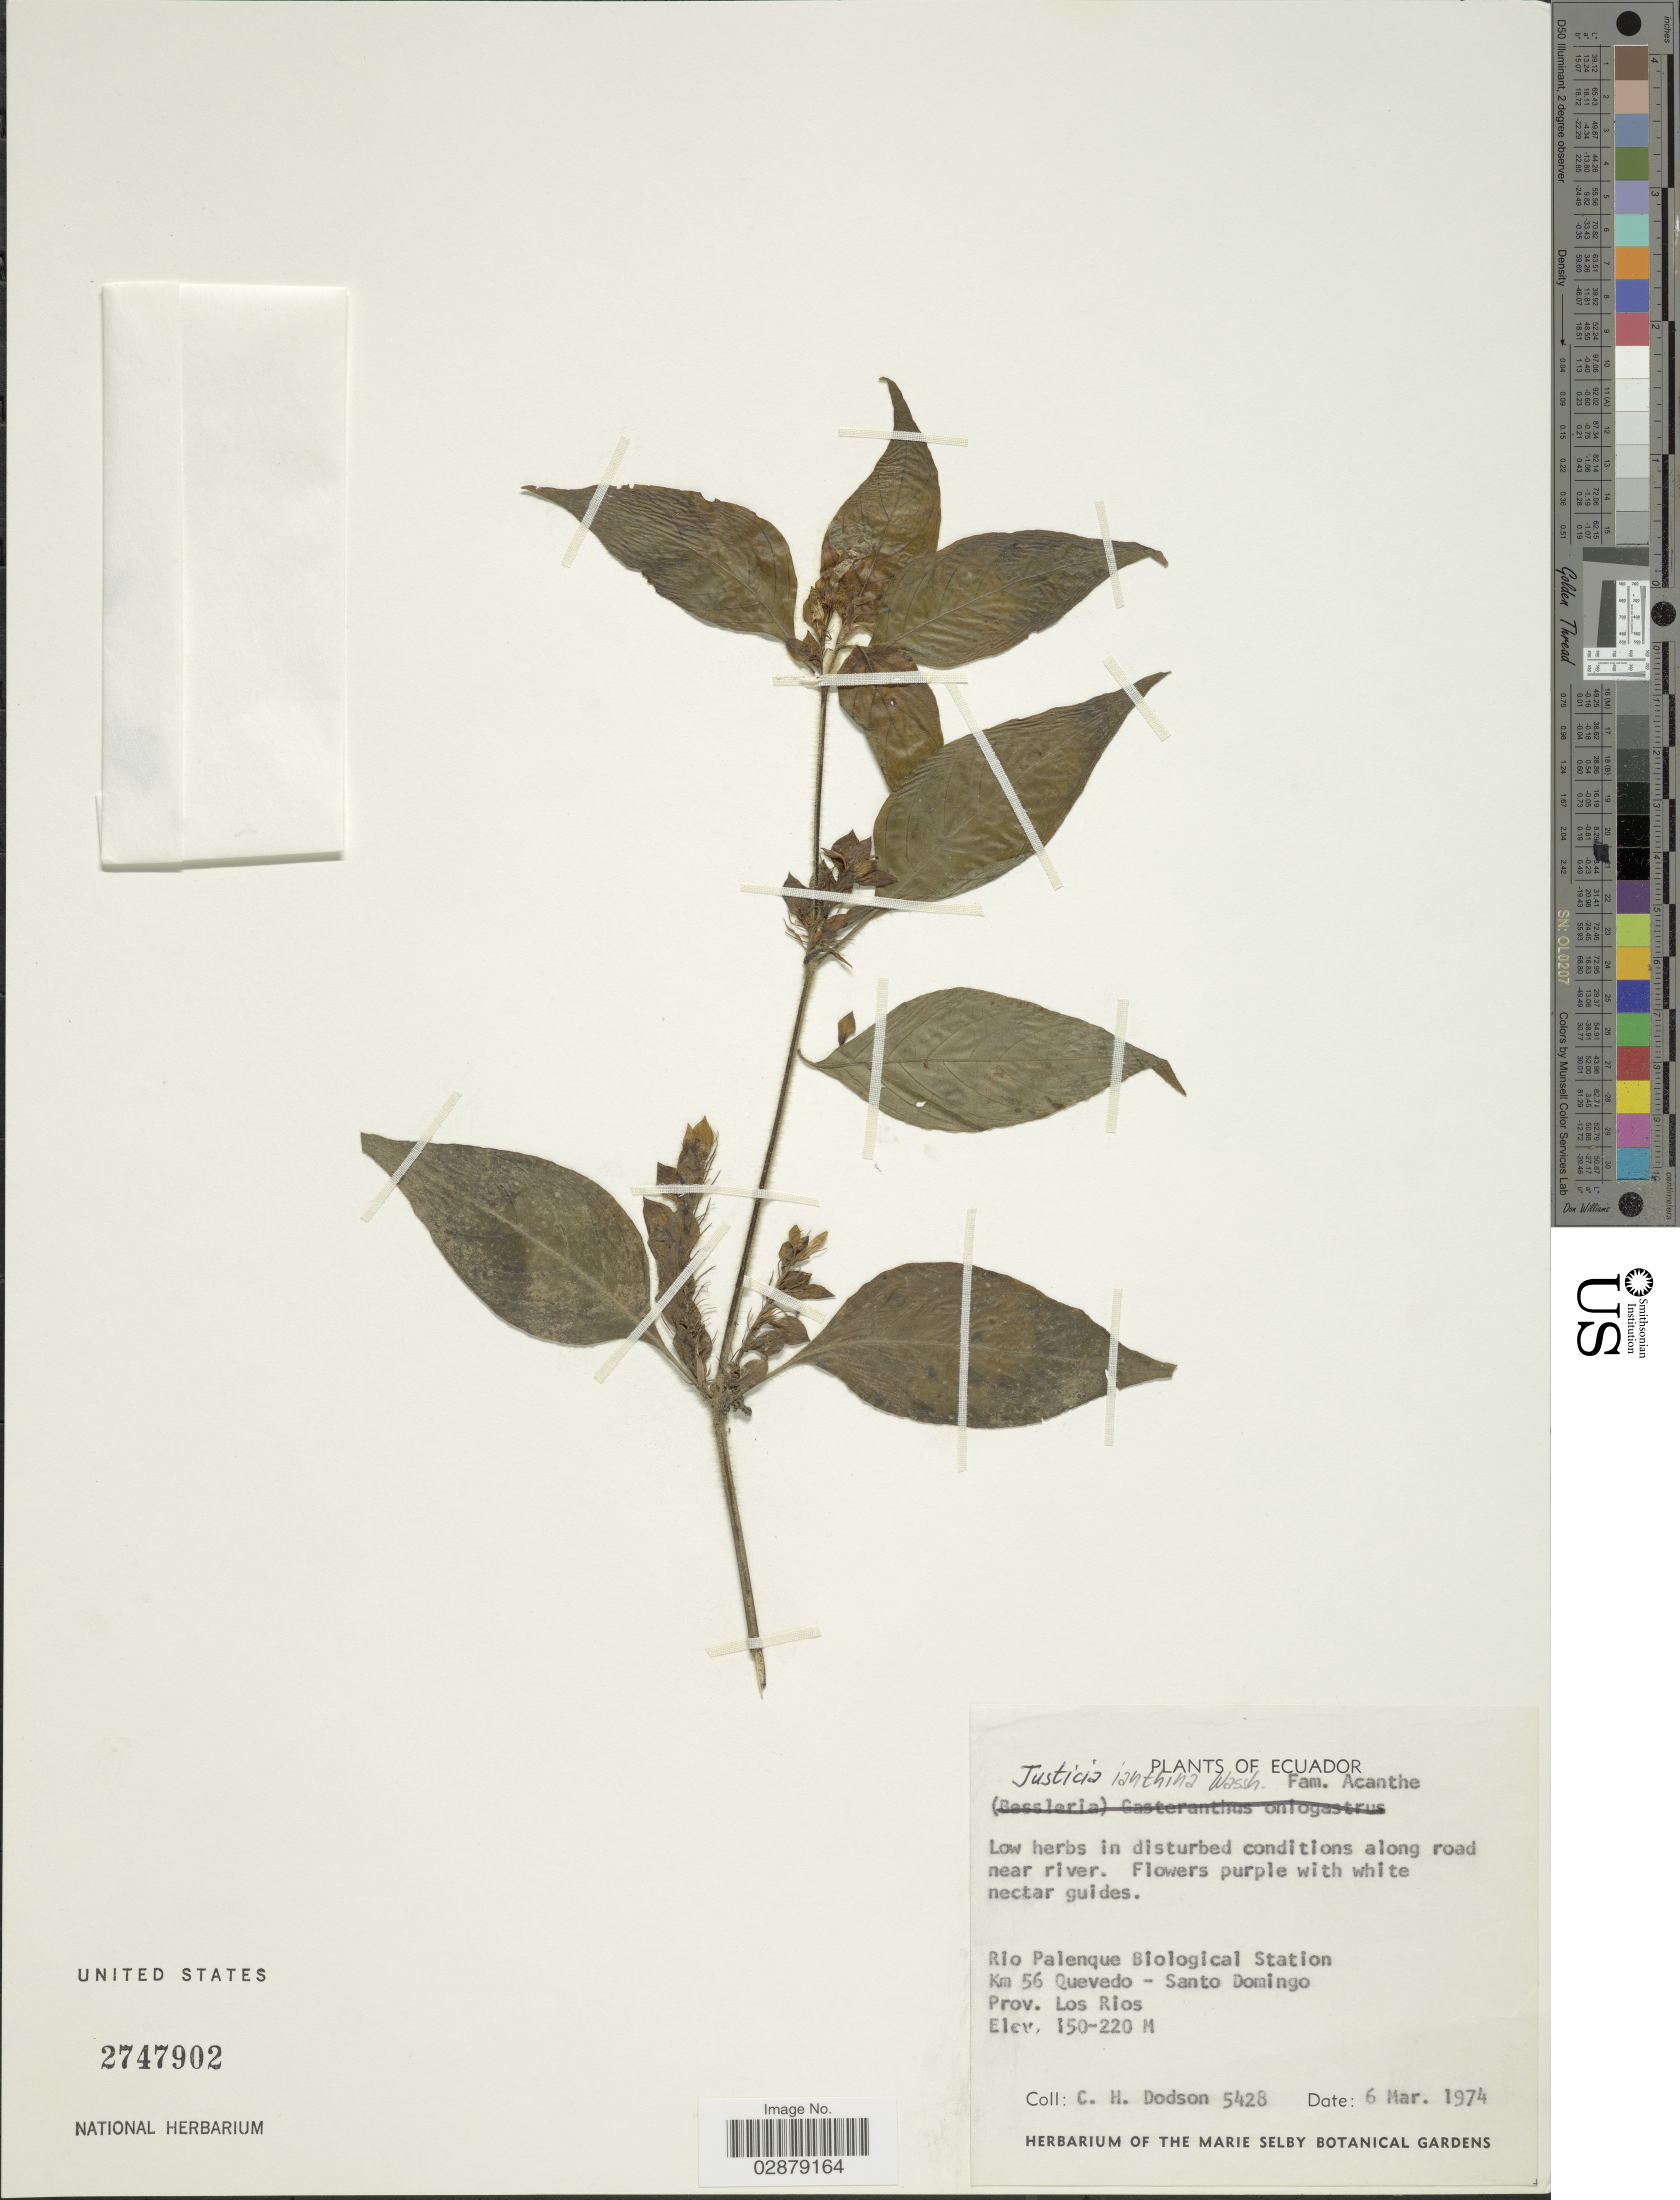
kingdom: Plantae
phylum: Tracheophyta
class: Magnoliopsida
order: Lamiales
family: Acanthaceae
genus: Justicia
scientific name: Justicia ianthina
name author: Wassh.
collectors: C. H. Dodson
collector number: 5428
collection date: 1974-03-06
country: Ecuador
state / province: Los Ríos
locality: Rio Palenque Biological Station. Km 56 Quevedo - Santo Domingo.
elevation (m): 150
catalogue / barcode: US 2747902